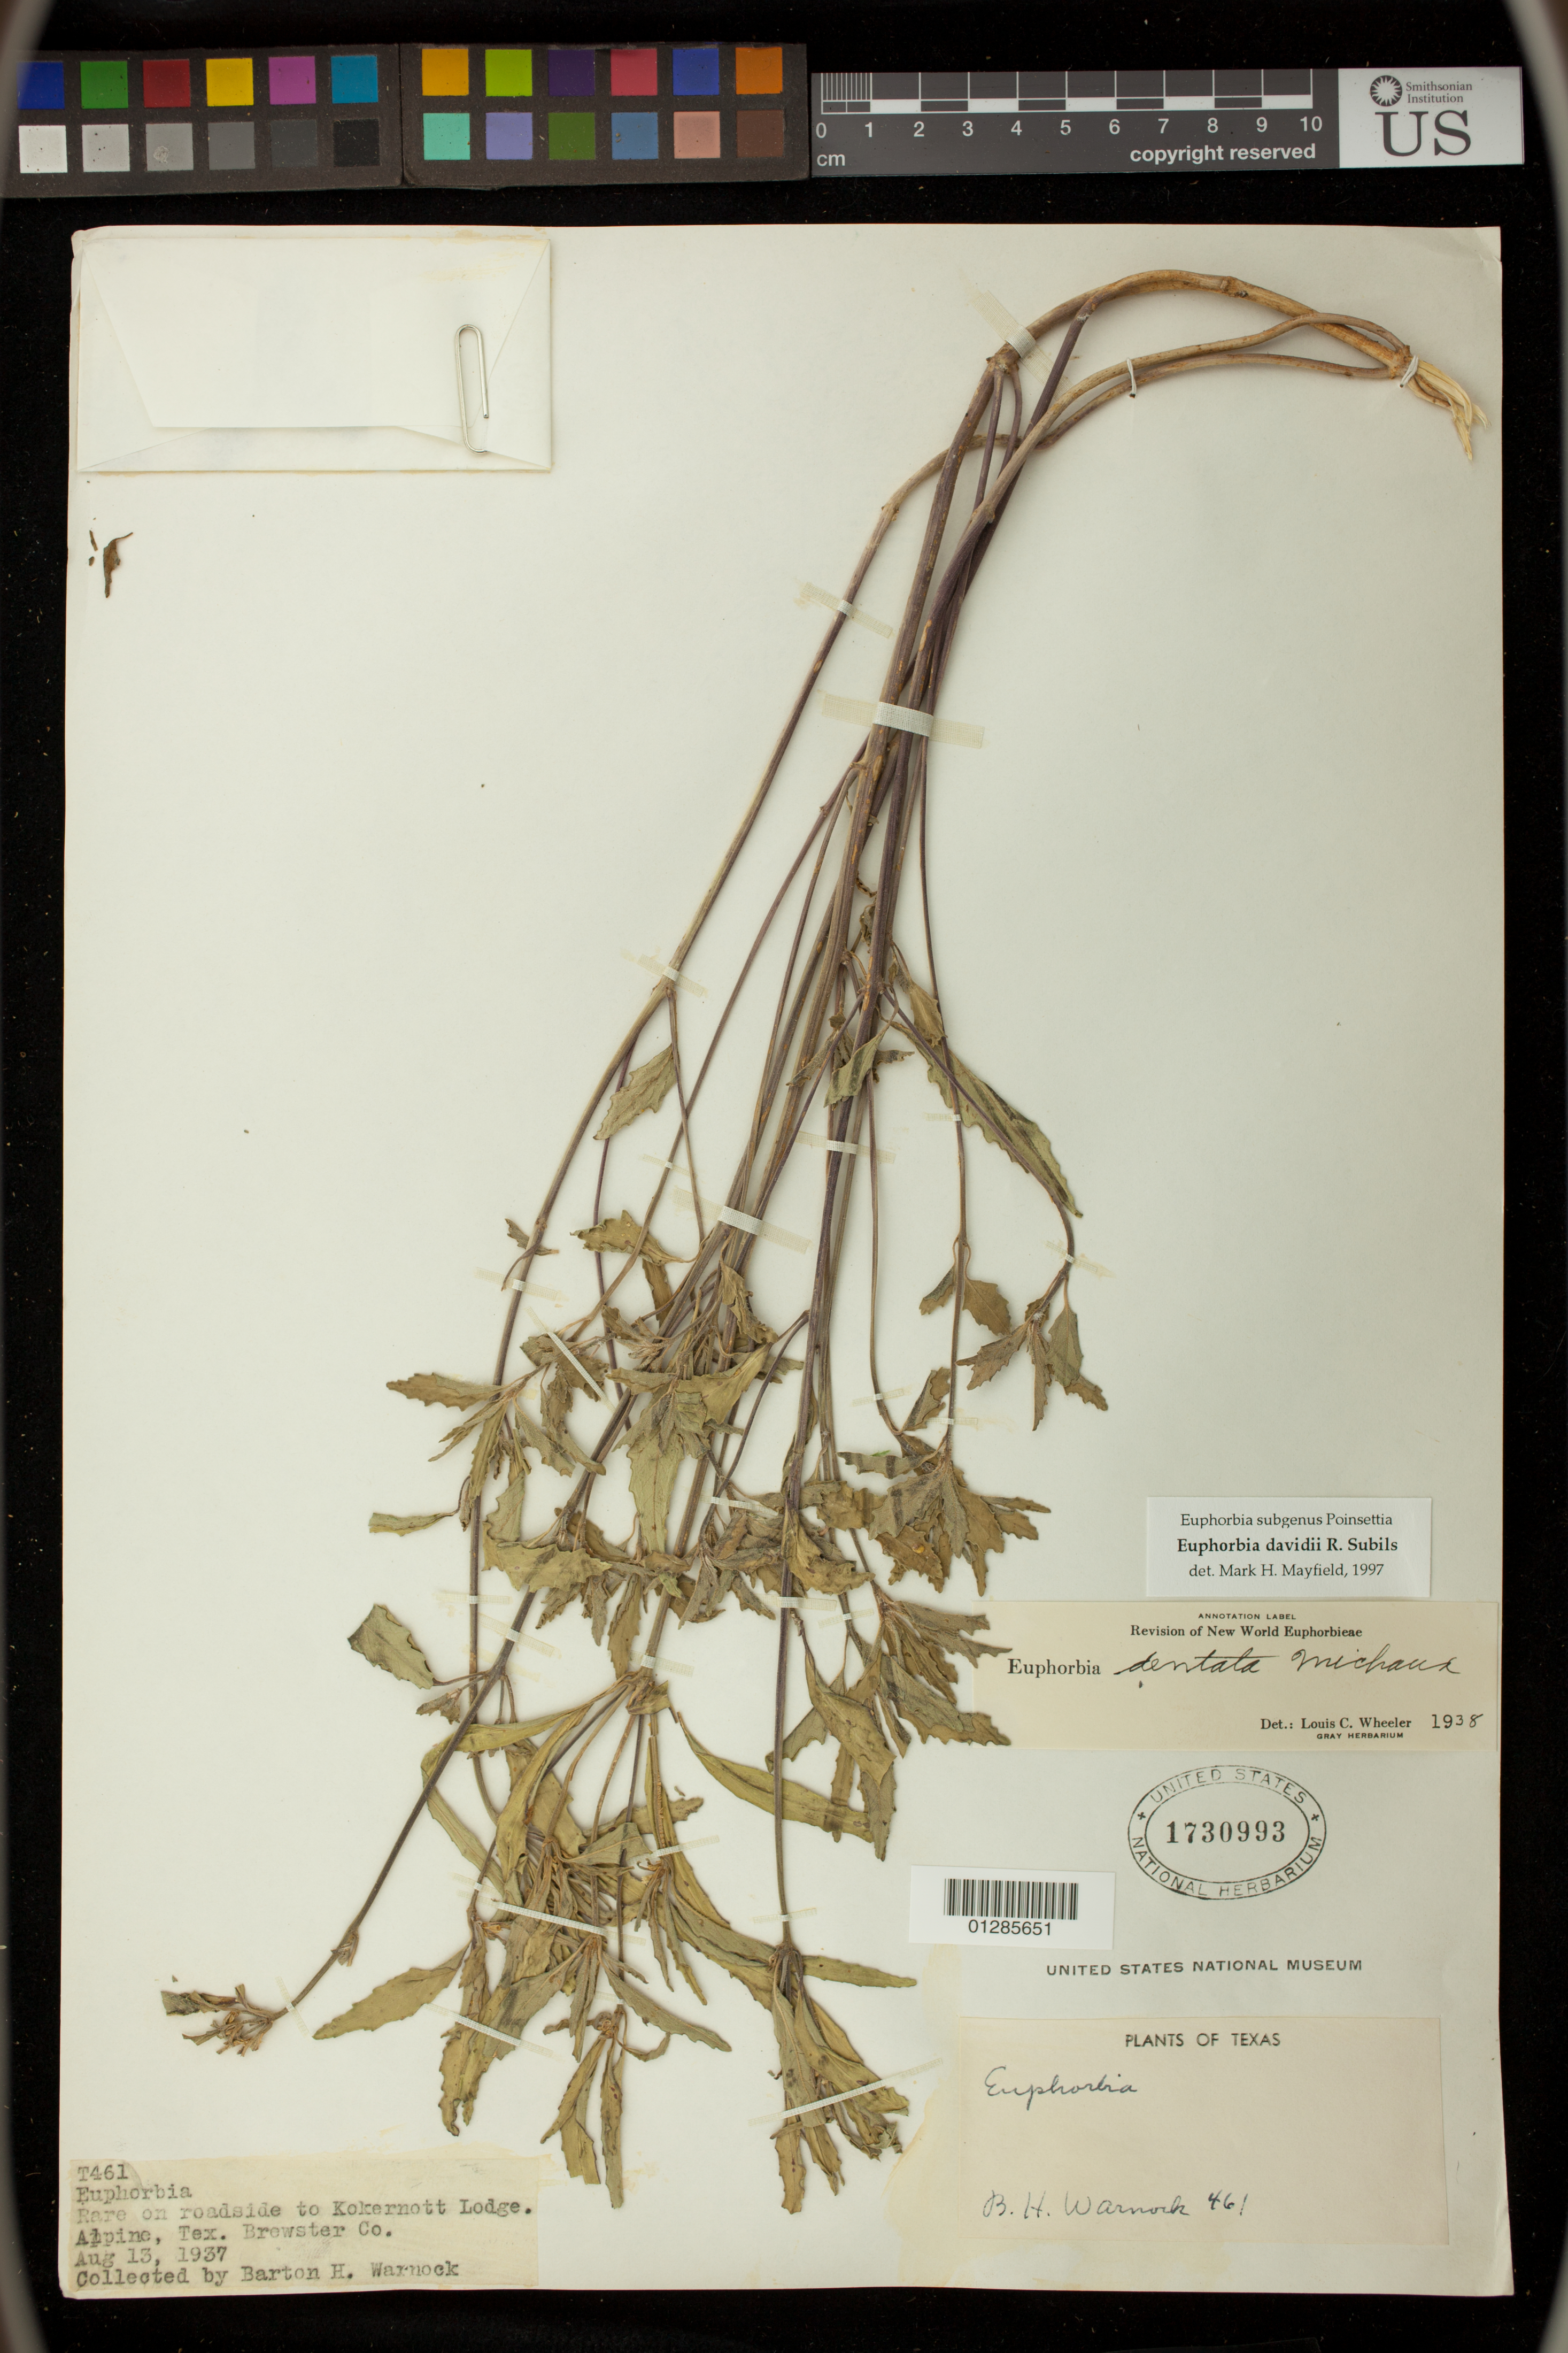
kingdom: Plantae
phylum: Tracheophyta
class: Magnoliopsida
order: Malpighiales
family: Euphorbiaceae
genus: Euphorbia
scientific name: Euphorbia davidii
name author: Subils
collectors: B. H. Warnock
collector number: T461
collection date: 1937-08-13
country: United States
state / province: Texas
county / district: Brewster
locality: Alpine, Roadside to Kokernott Lodge.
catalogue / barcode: US 1730993